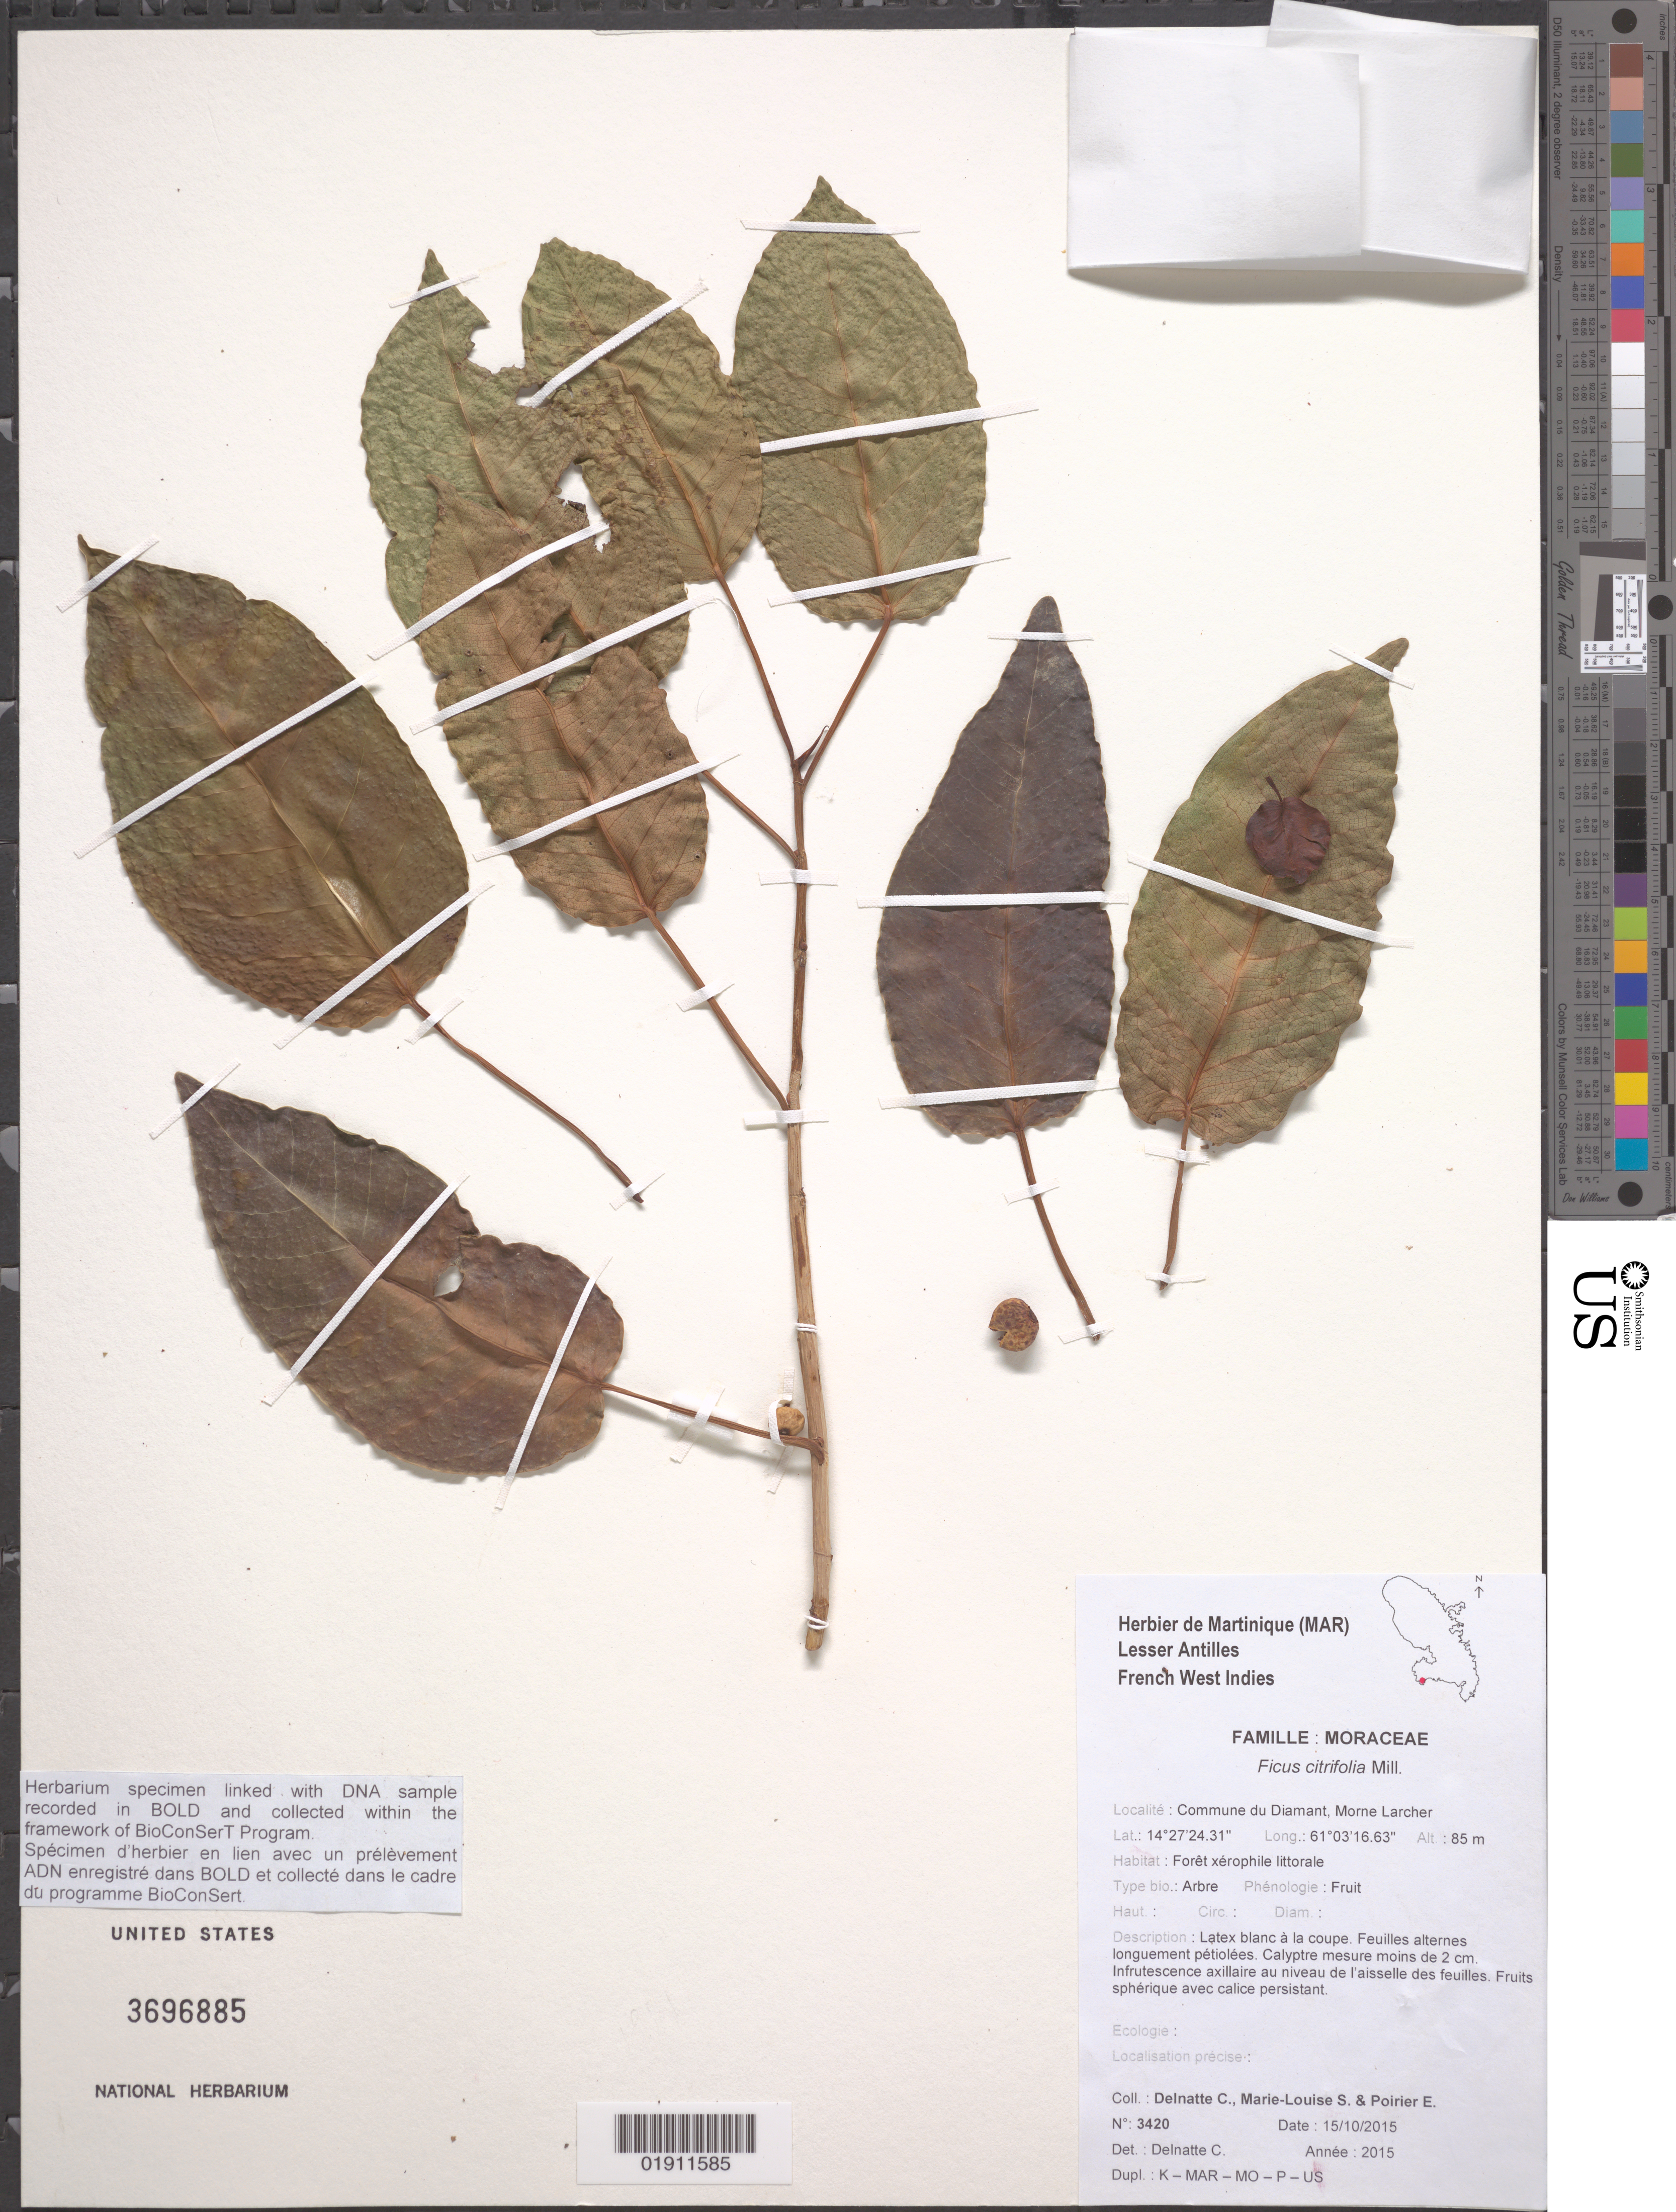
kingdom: Plantae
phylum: Tracheophyta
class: Magnoliopsida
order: Rosales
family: Moraceae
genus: Ficus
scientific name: Ficus citrifolia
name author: Mill.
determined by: Delnatte, C.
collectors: C. Delnatte, S. Marie-Louise & C. Poirier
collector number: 3420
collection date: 2015-10-15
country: Martinique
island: Martinique I.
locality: Commune du Diamant, Morne Larcher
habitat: Forêt xérophile littorale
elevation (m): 85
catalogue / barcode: US 3696885